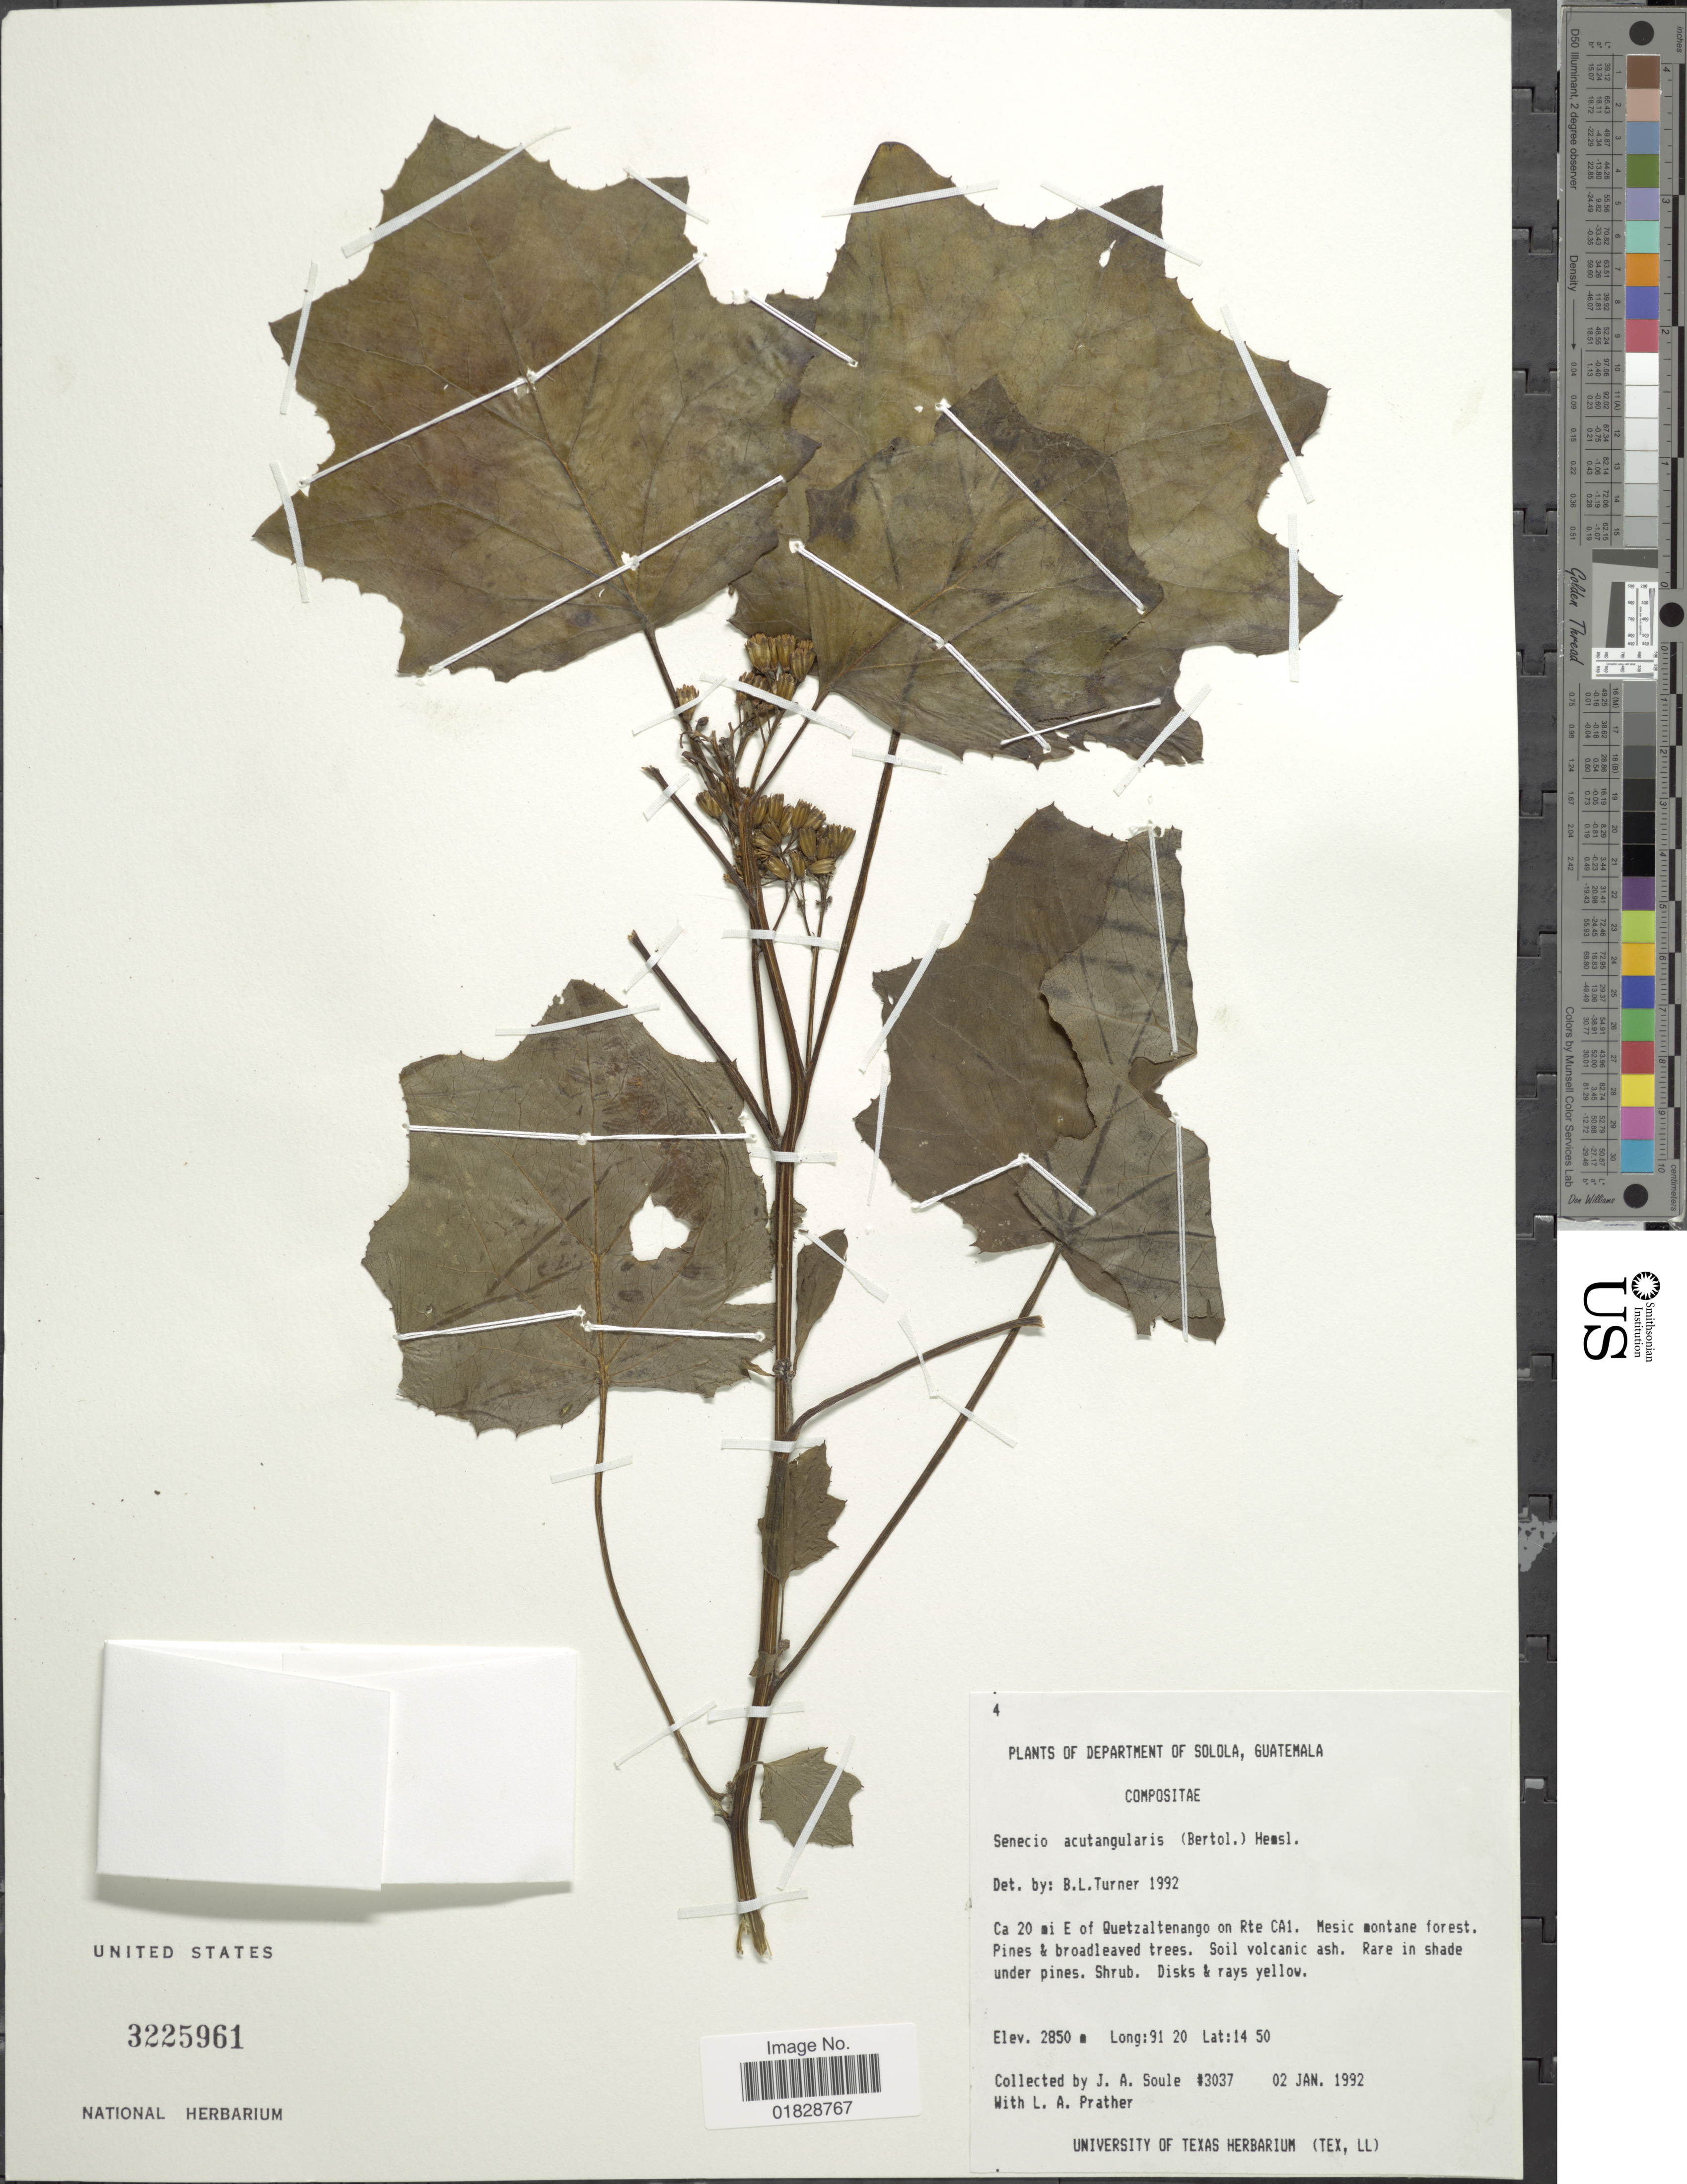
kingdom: Plantae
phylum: Tracheophyta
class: Magnoliopsida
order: Asterales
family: Asteraceae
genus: Roldana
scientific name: Roldana acutangula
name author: (Bertol.) H. Rob. & Brettell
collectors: J. Soule & L. A. Prather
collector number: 3037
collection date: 1992-01-02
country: Guatemala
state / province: Sololá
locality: Department of Solola, Guatemala. Ca 20 mi E of Quetzaltenango on Rte CA1.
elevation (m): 2850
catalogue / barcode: US 3225961